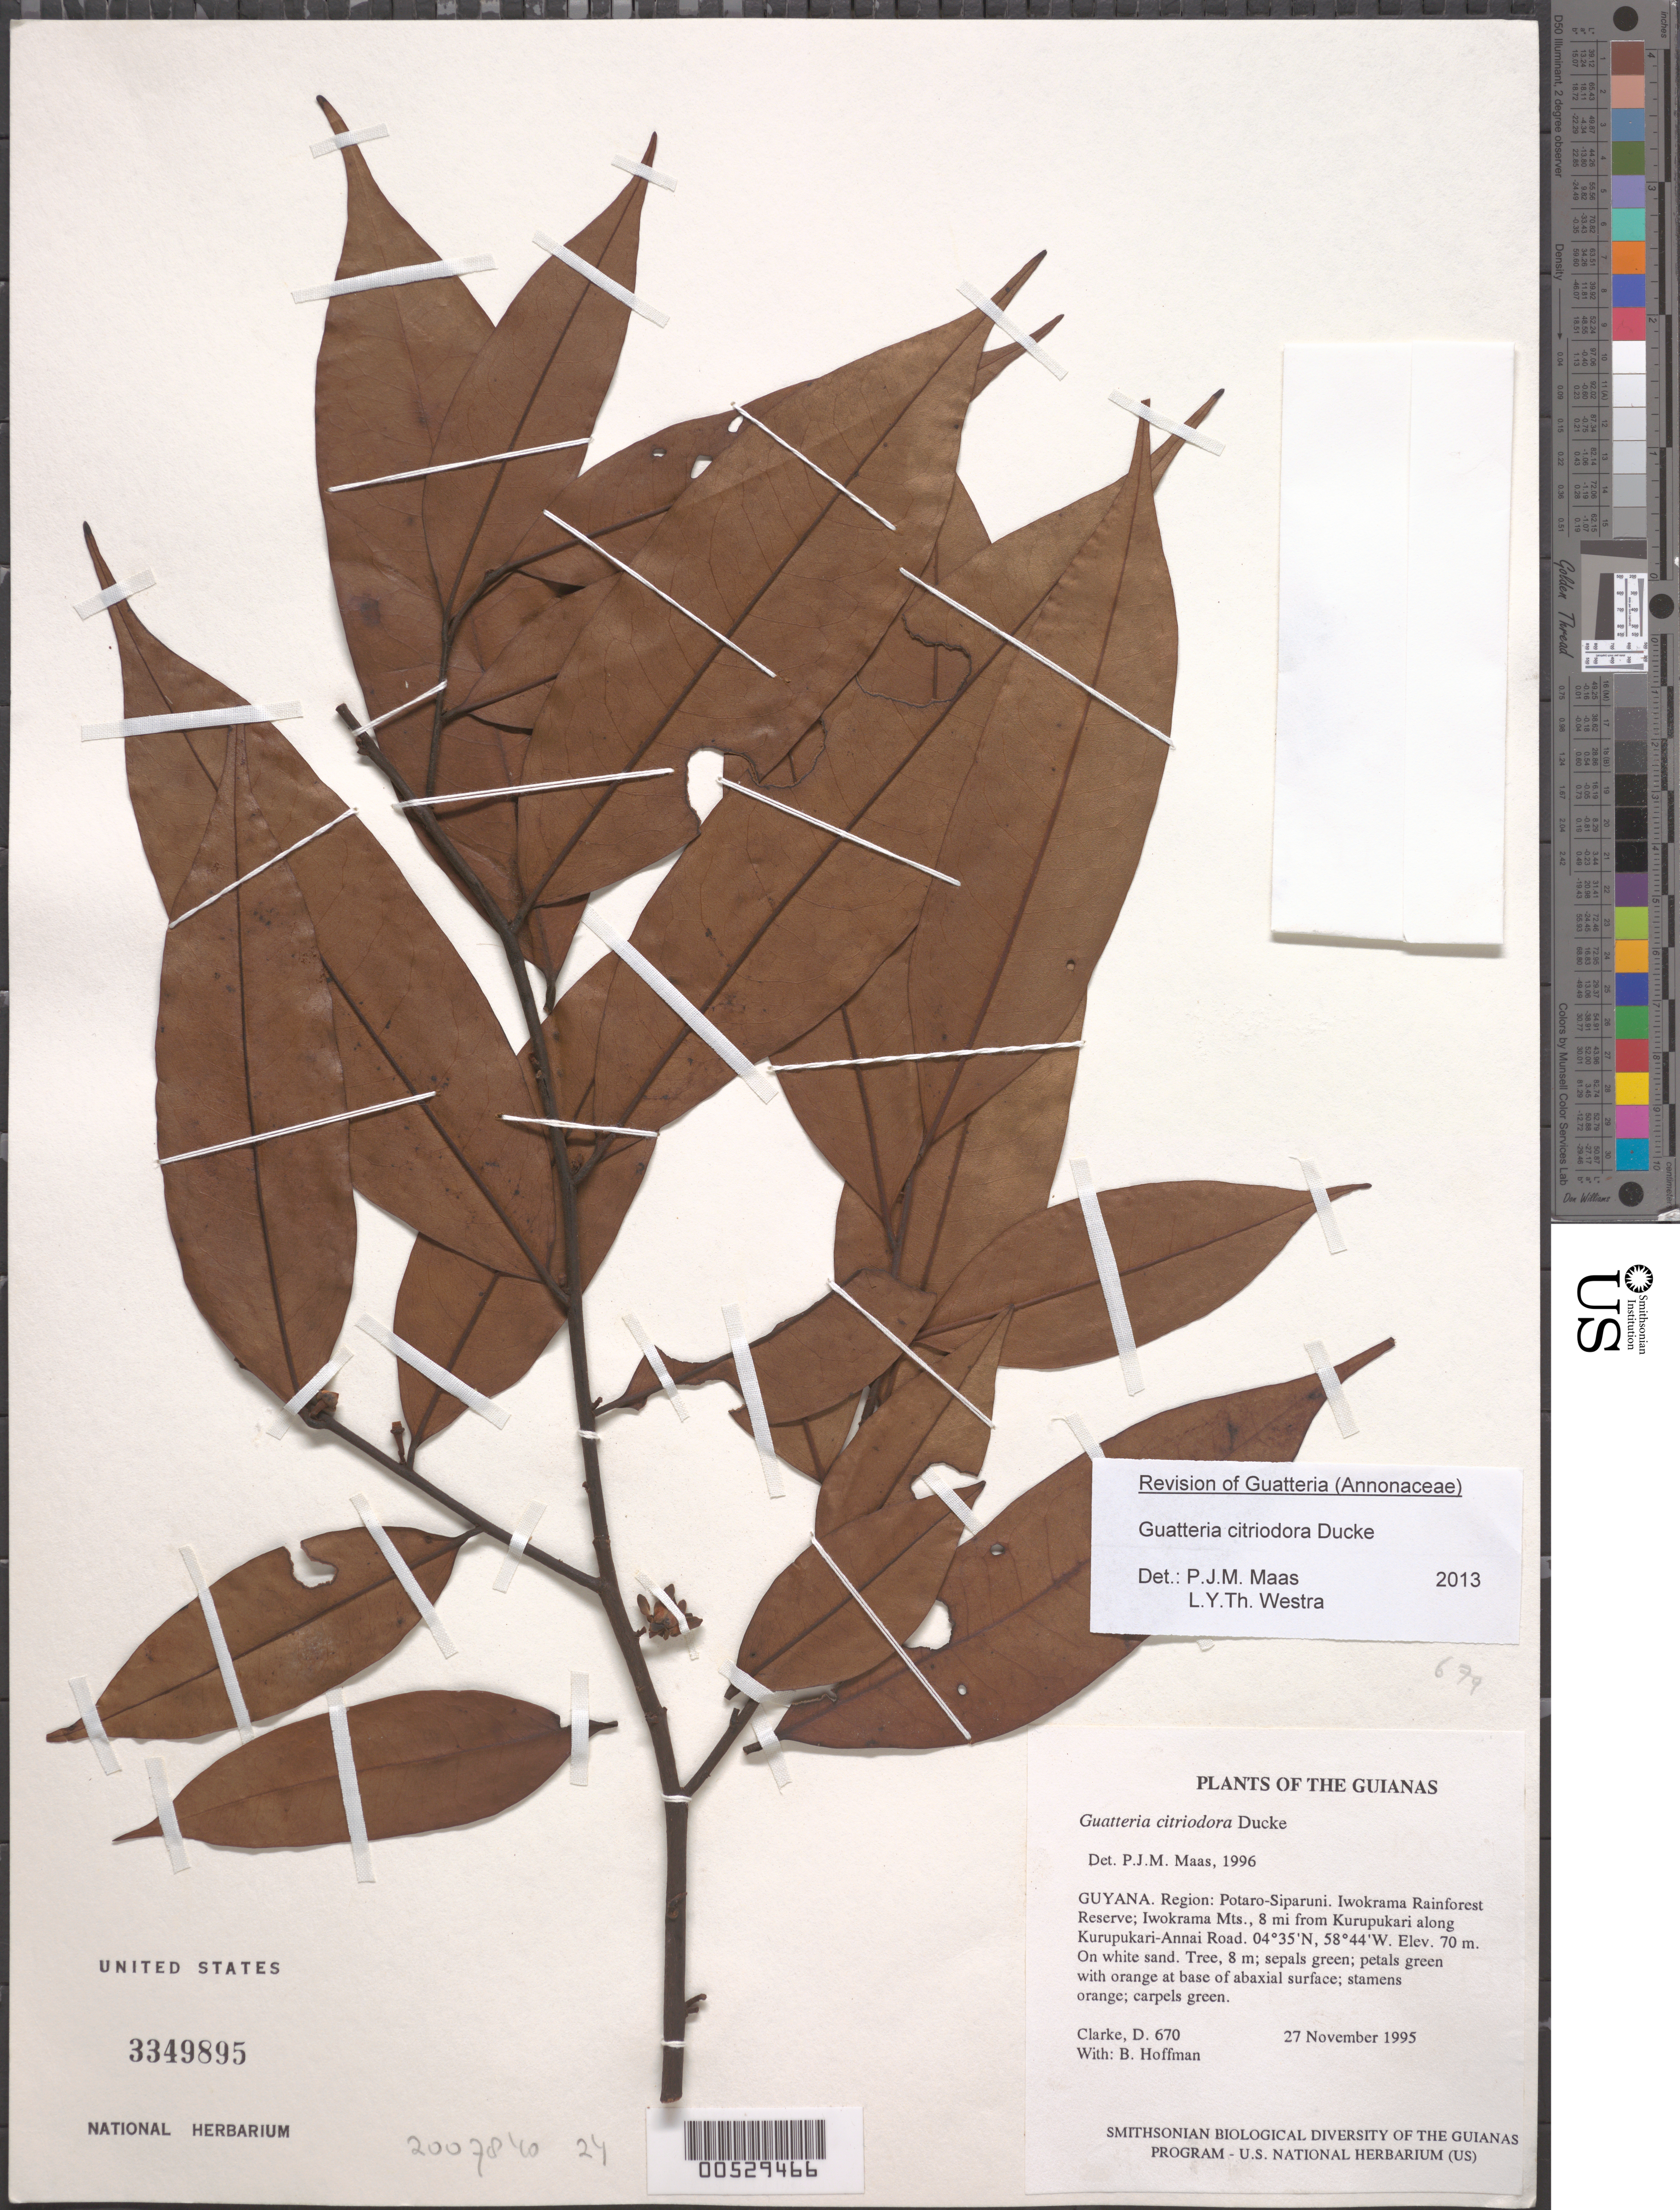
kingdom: Plantae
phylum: Tracheophyta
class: Magnoliopsida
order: Magnoliales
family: Annonaceae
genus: Guatteria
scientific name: Guatteria citriodora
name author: Ducke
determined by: Maas, P. J.; Westra, L. Y.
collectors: H. D. Clarke & B. Hoffman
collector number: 670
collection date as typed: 27 November 1995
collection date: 1995-11-27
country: Guyana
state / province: Potaro-Siparuni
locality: Iwokrama Rainforest Reserve; Iwokrama Mts., 8 mi from Kurupukari along Kurupukari-Annai Road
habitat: On white sand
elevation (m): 70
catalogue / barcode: US 3349895